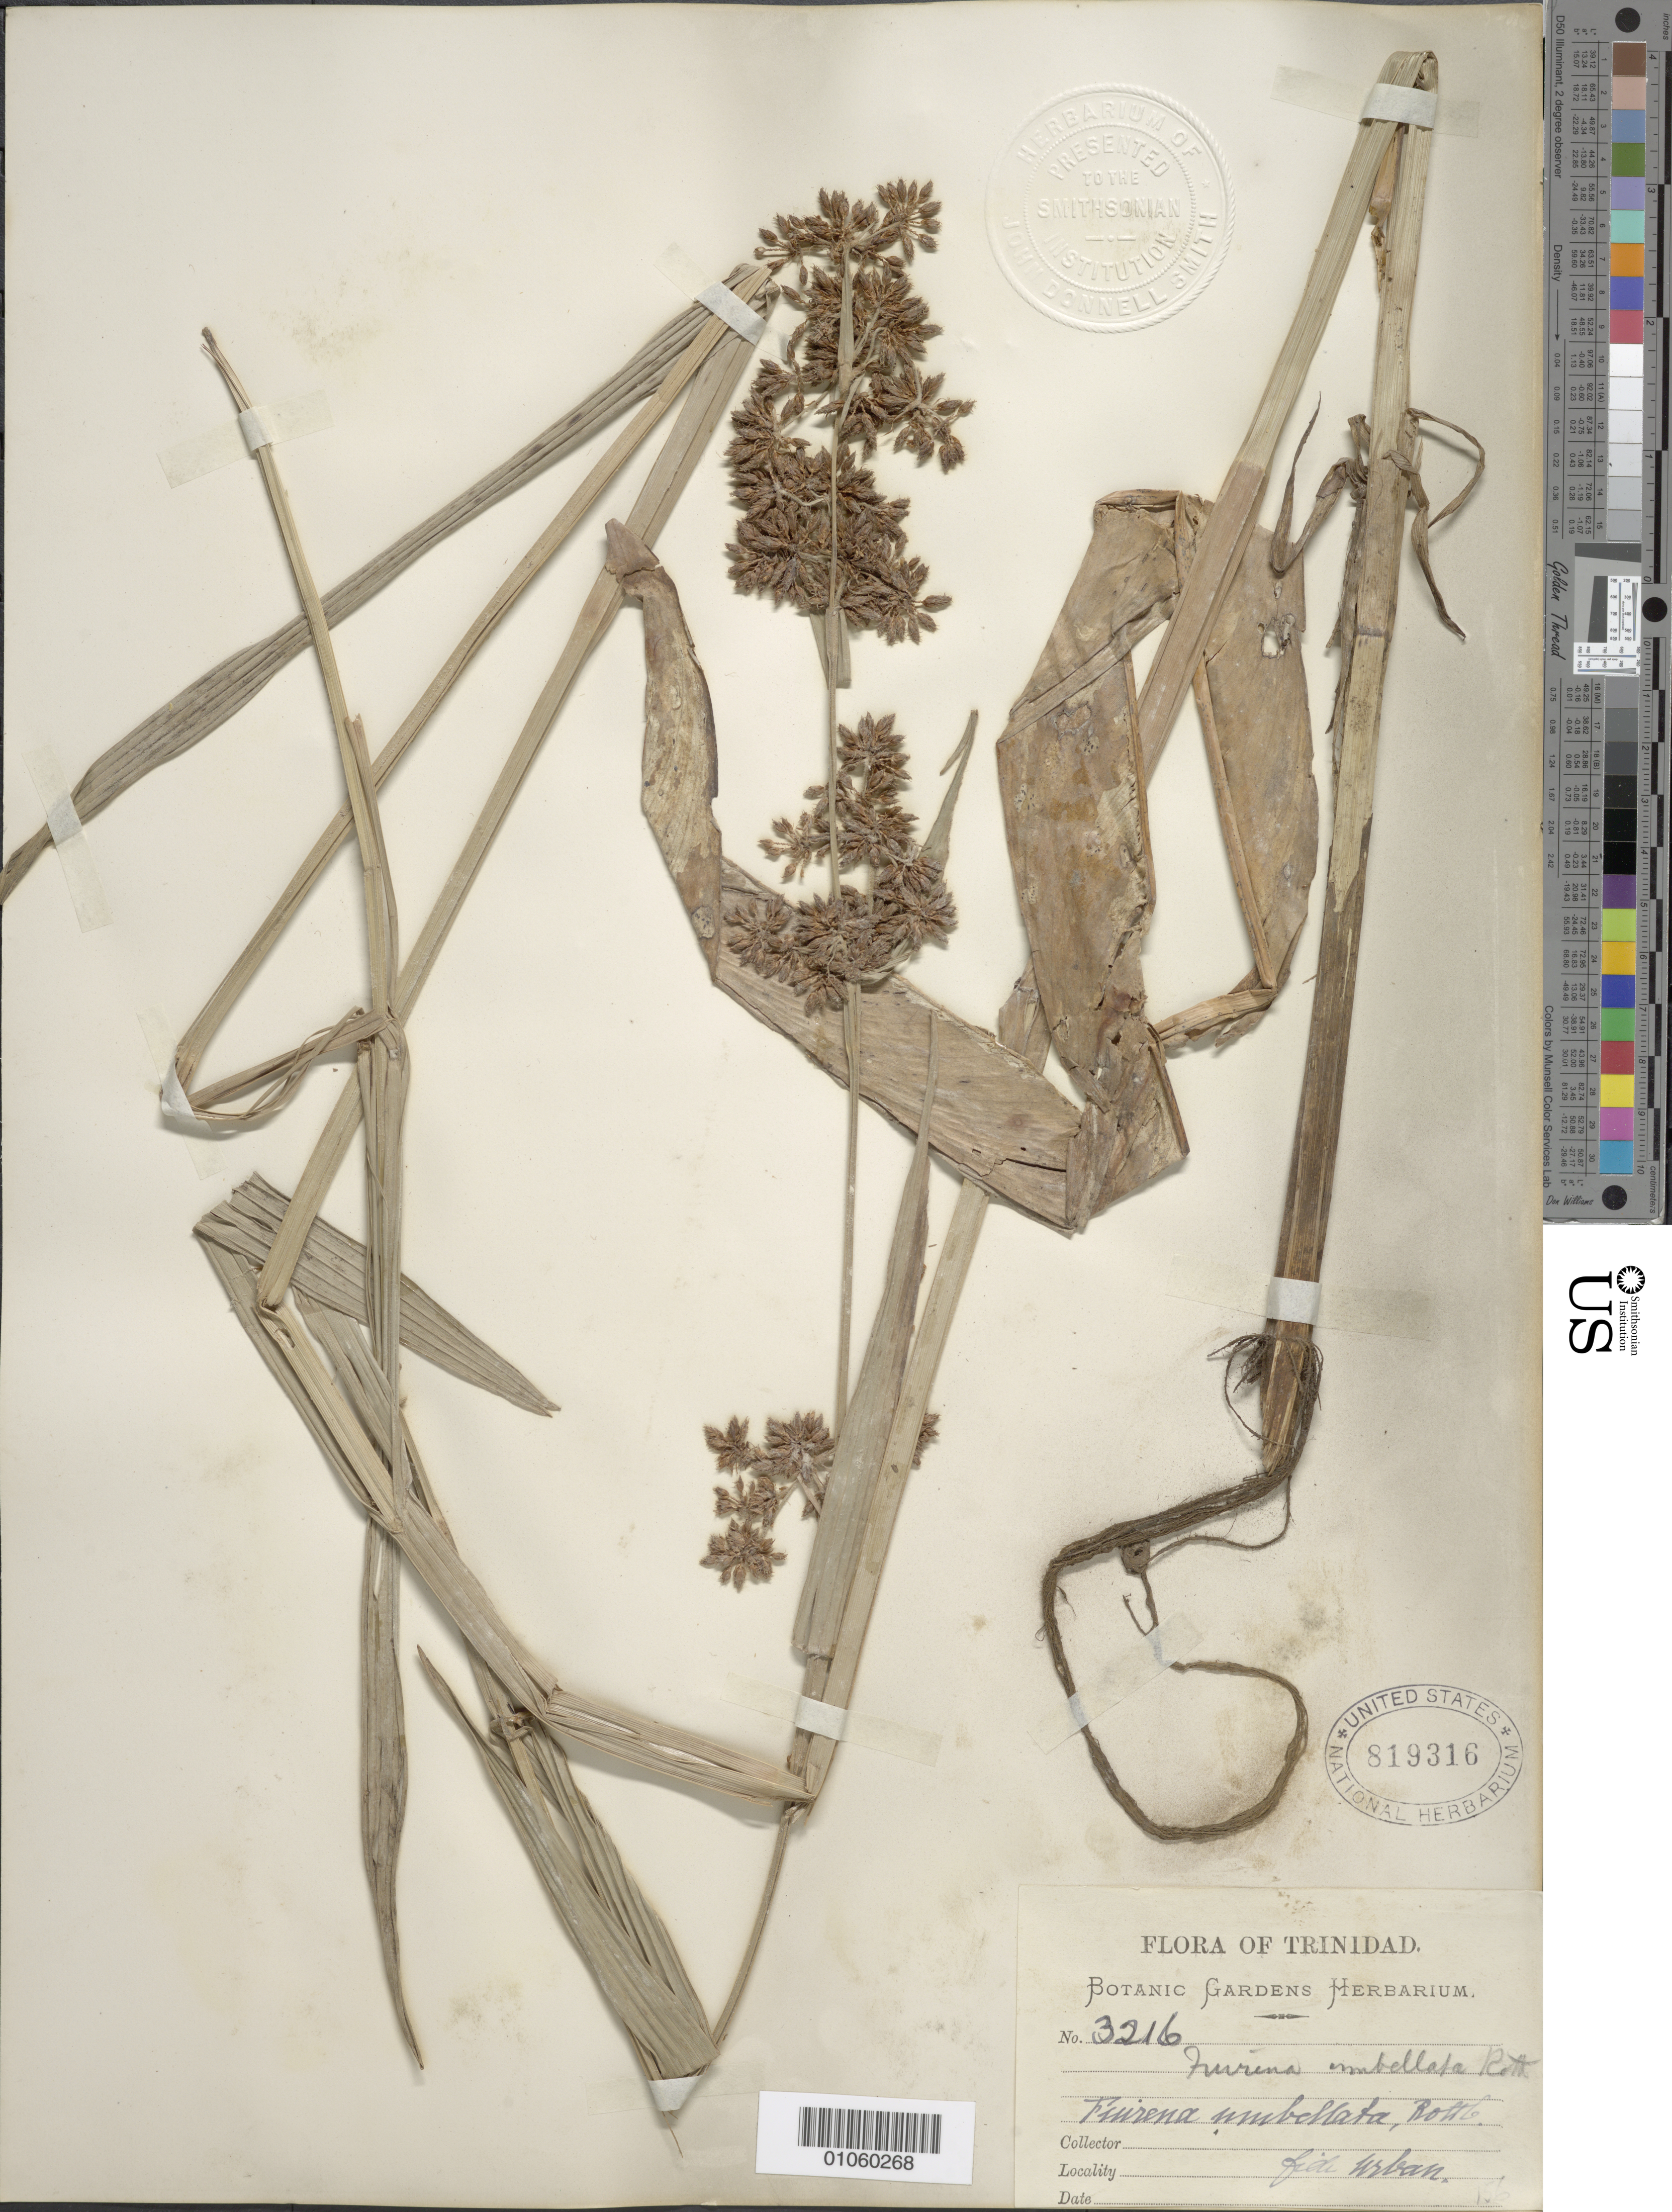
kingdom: Plantae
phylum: Tracheophyta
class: Liliopsida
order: Poales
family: Cyperaceae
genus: Fuirena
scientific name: Fuirena umbellata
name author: Rottb.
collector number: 3216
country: Trinidad and Tobago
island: Trinidad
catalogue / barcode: US 819316